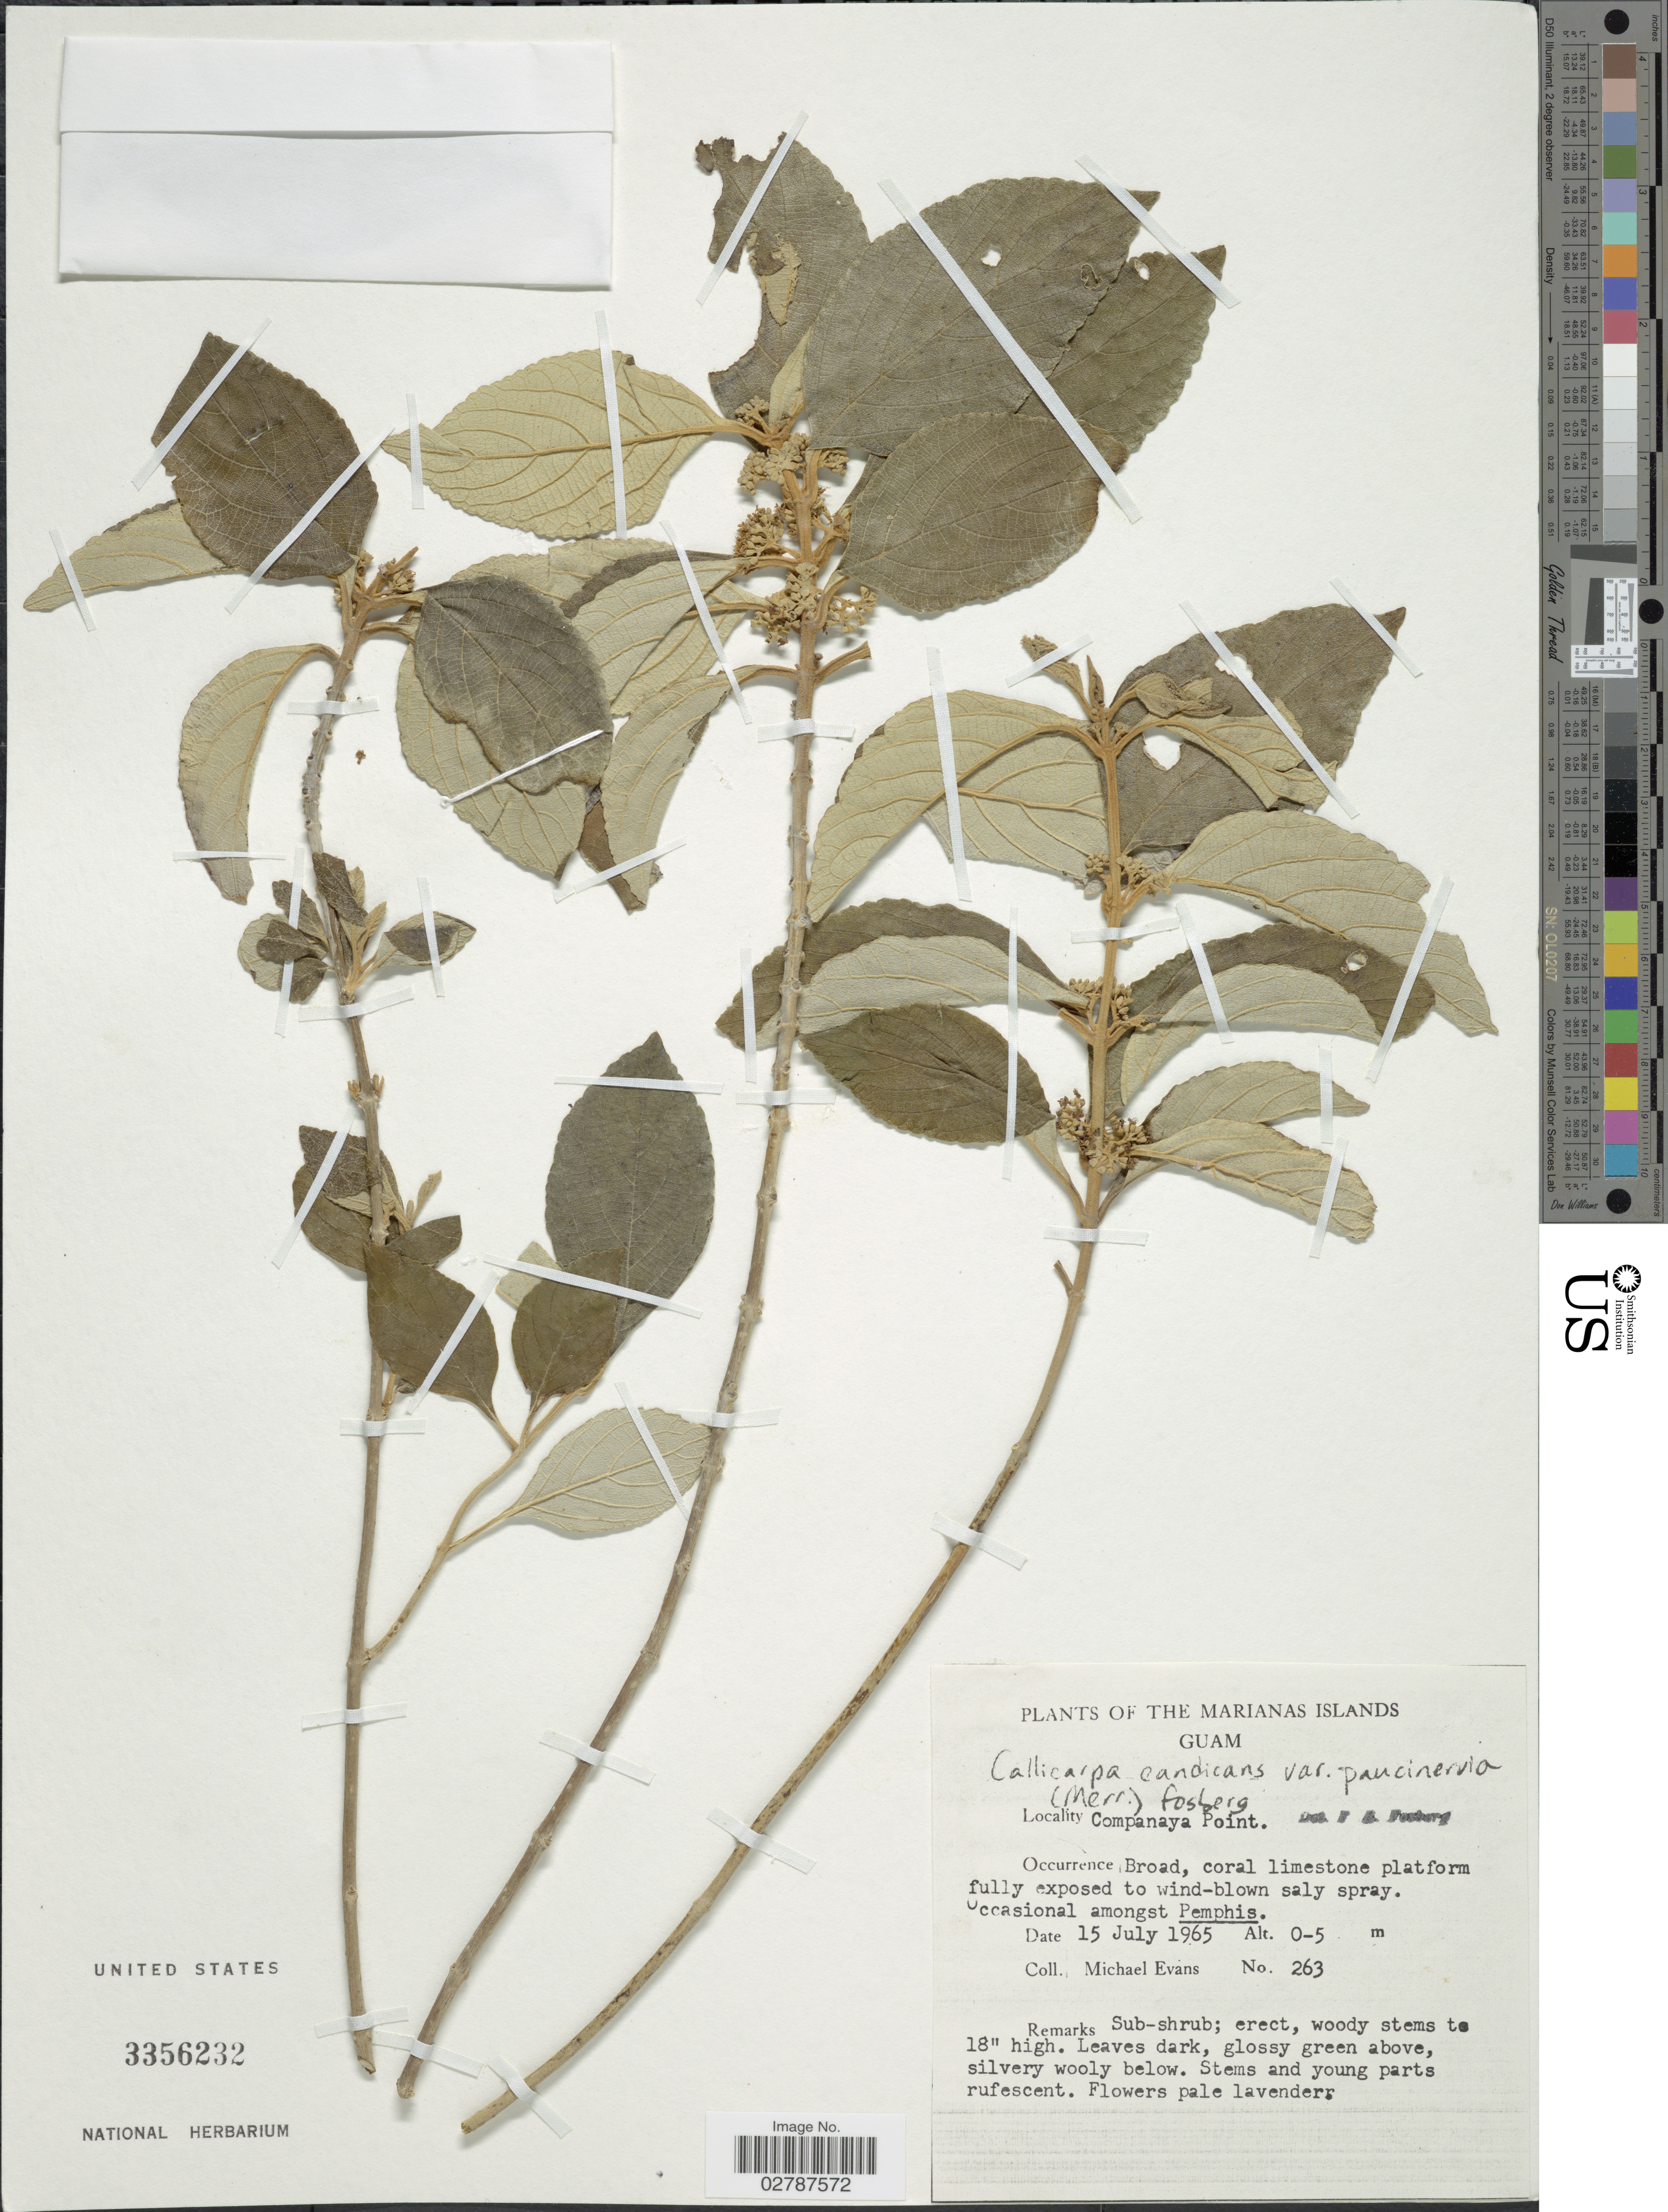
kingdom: Plantae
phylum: Tracheophyta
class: Magnoliopsida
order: Lamiales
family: Lamiaceae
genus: Callicarpa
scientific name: Callicarpa candicans var. paucinervia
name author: (Merr.) Fosberg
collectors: M. Evans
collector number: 263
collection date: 1965-07-15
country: Guam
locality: The Marianas Islands. Companaya Point.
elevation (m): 0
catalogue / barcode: US 3356232